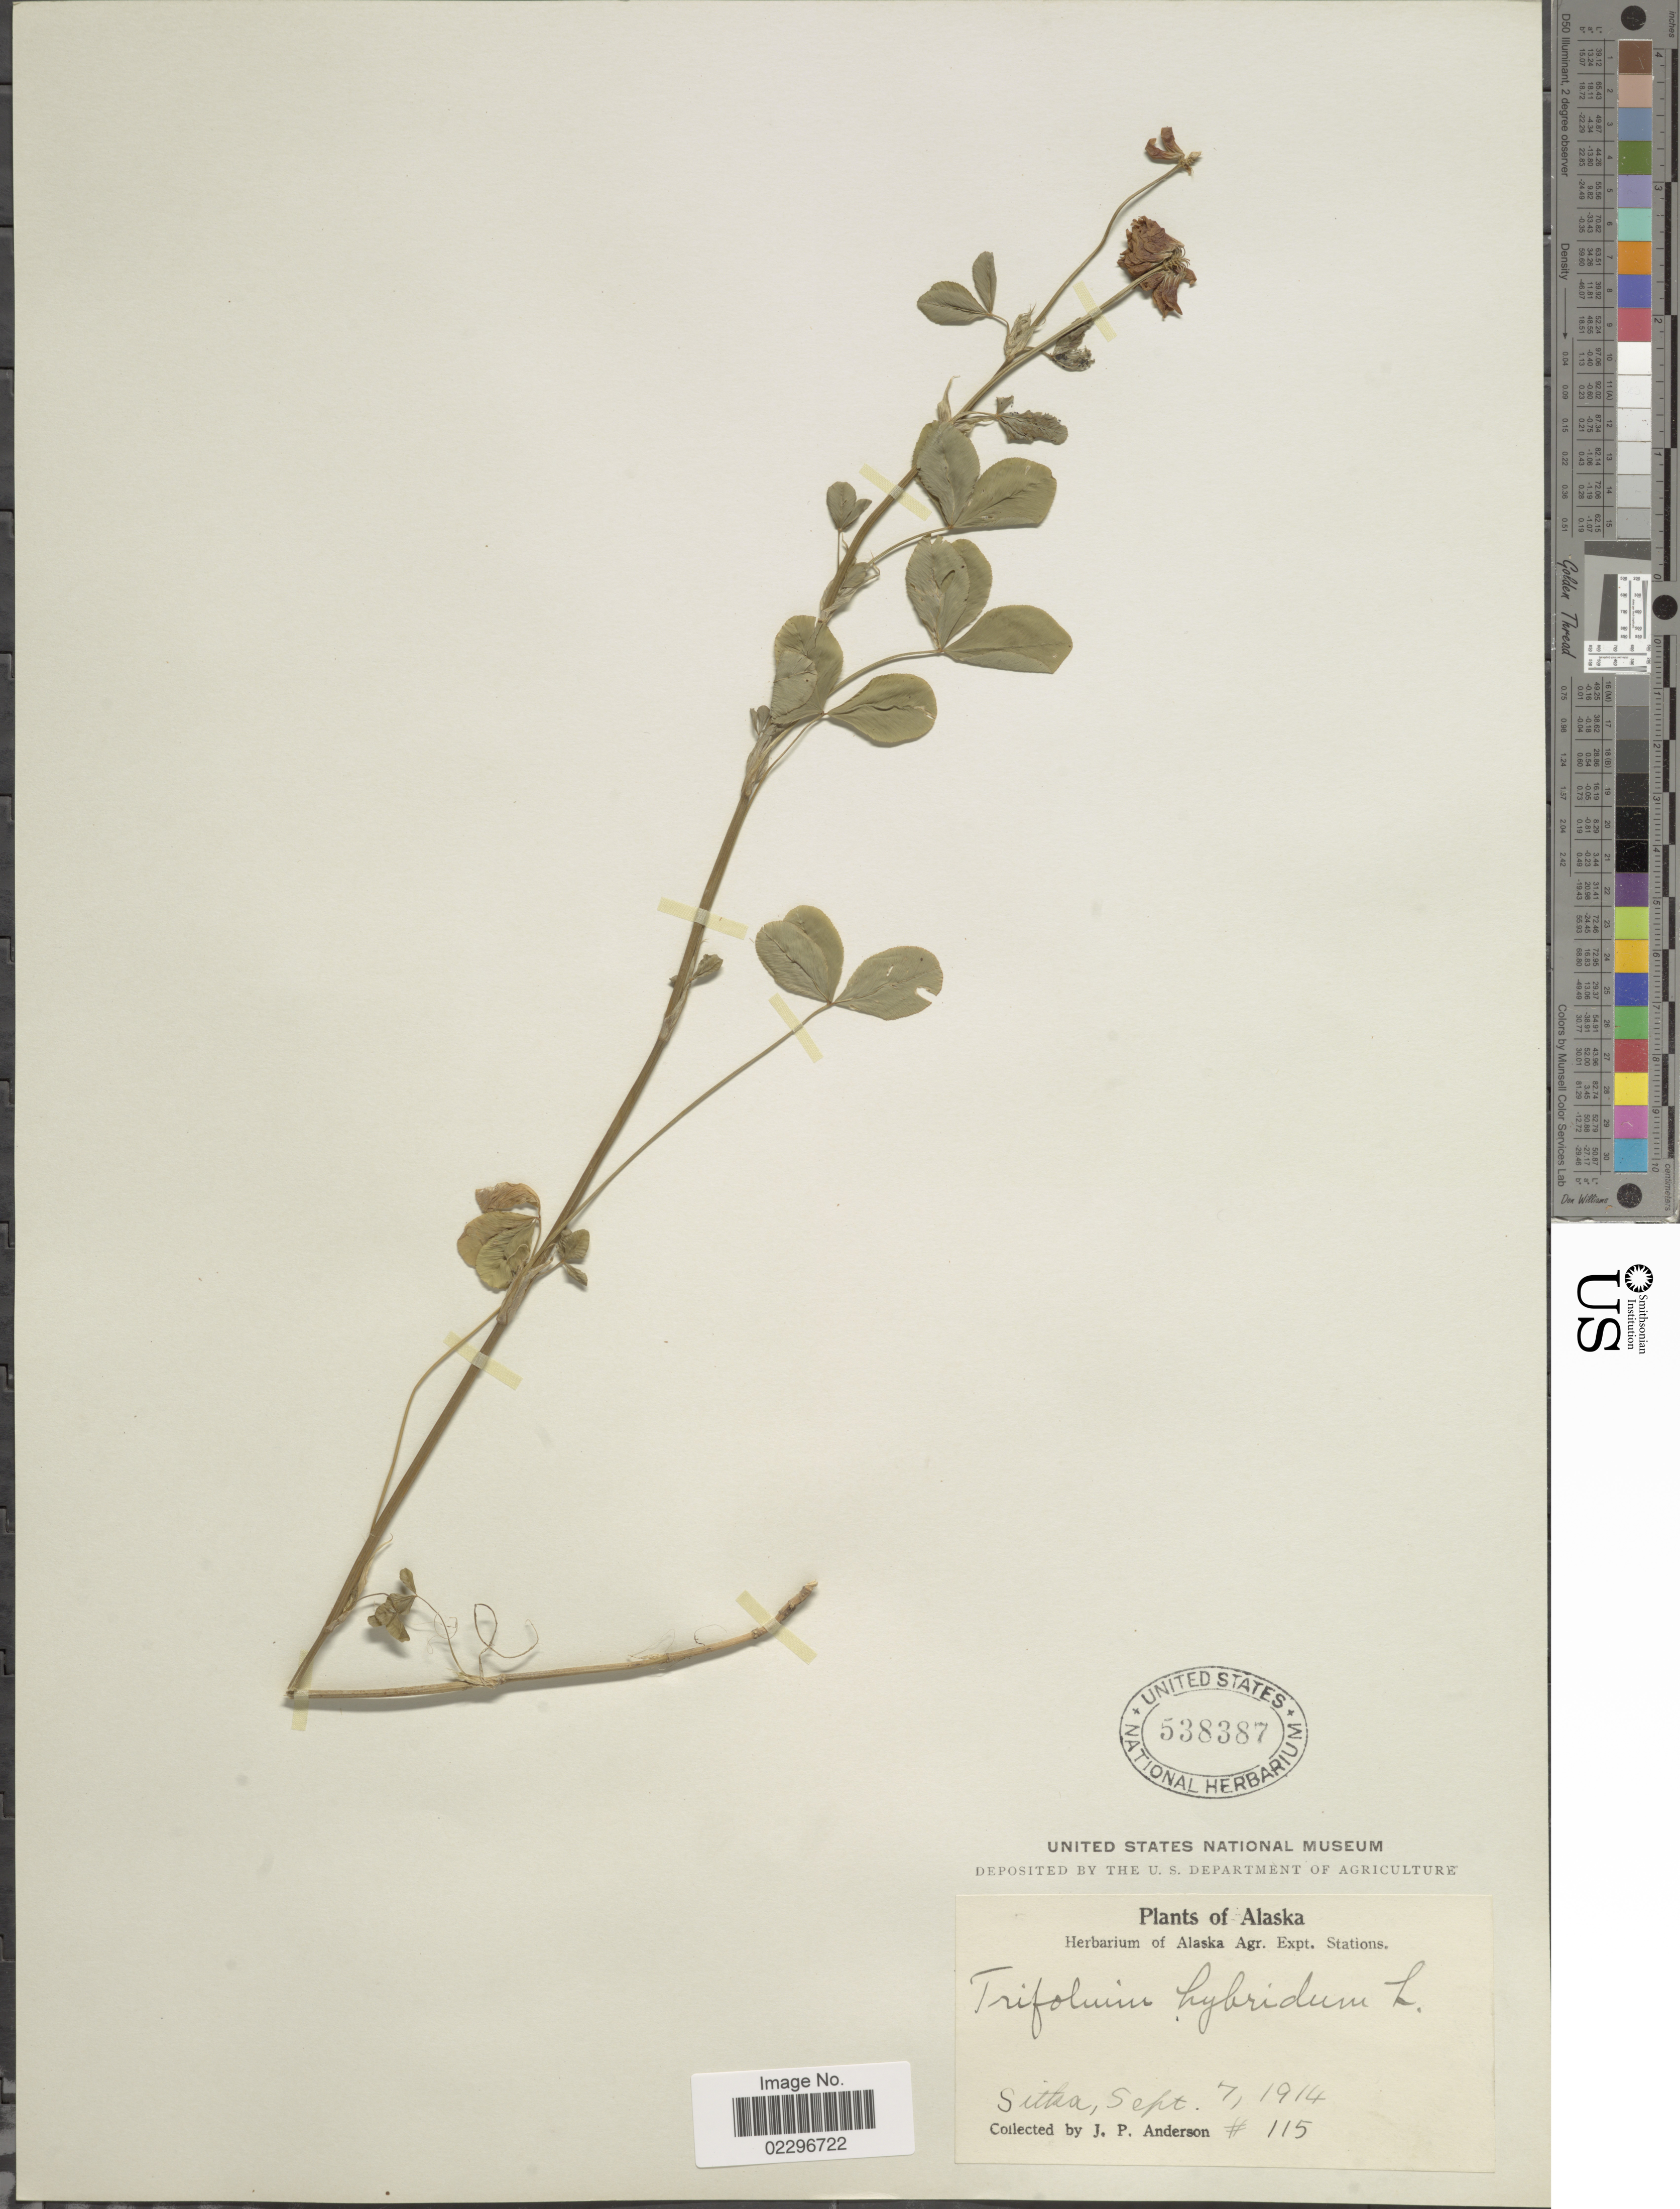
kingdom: Plantae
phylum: Tracheophyta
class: Magnoliopsida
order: Fabales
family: Fabaceae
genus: Trifolium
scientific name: Trifolium hybridum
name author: L.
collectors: J. P. Anderson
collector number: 115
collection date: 1914-09-07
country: United States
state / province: Alaska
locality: Sitka.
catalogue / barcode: US 538387